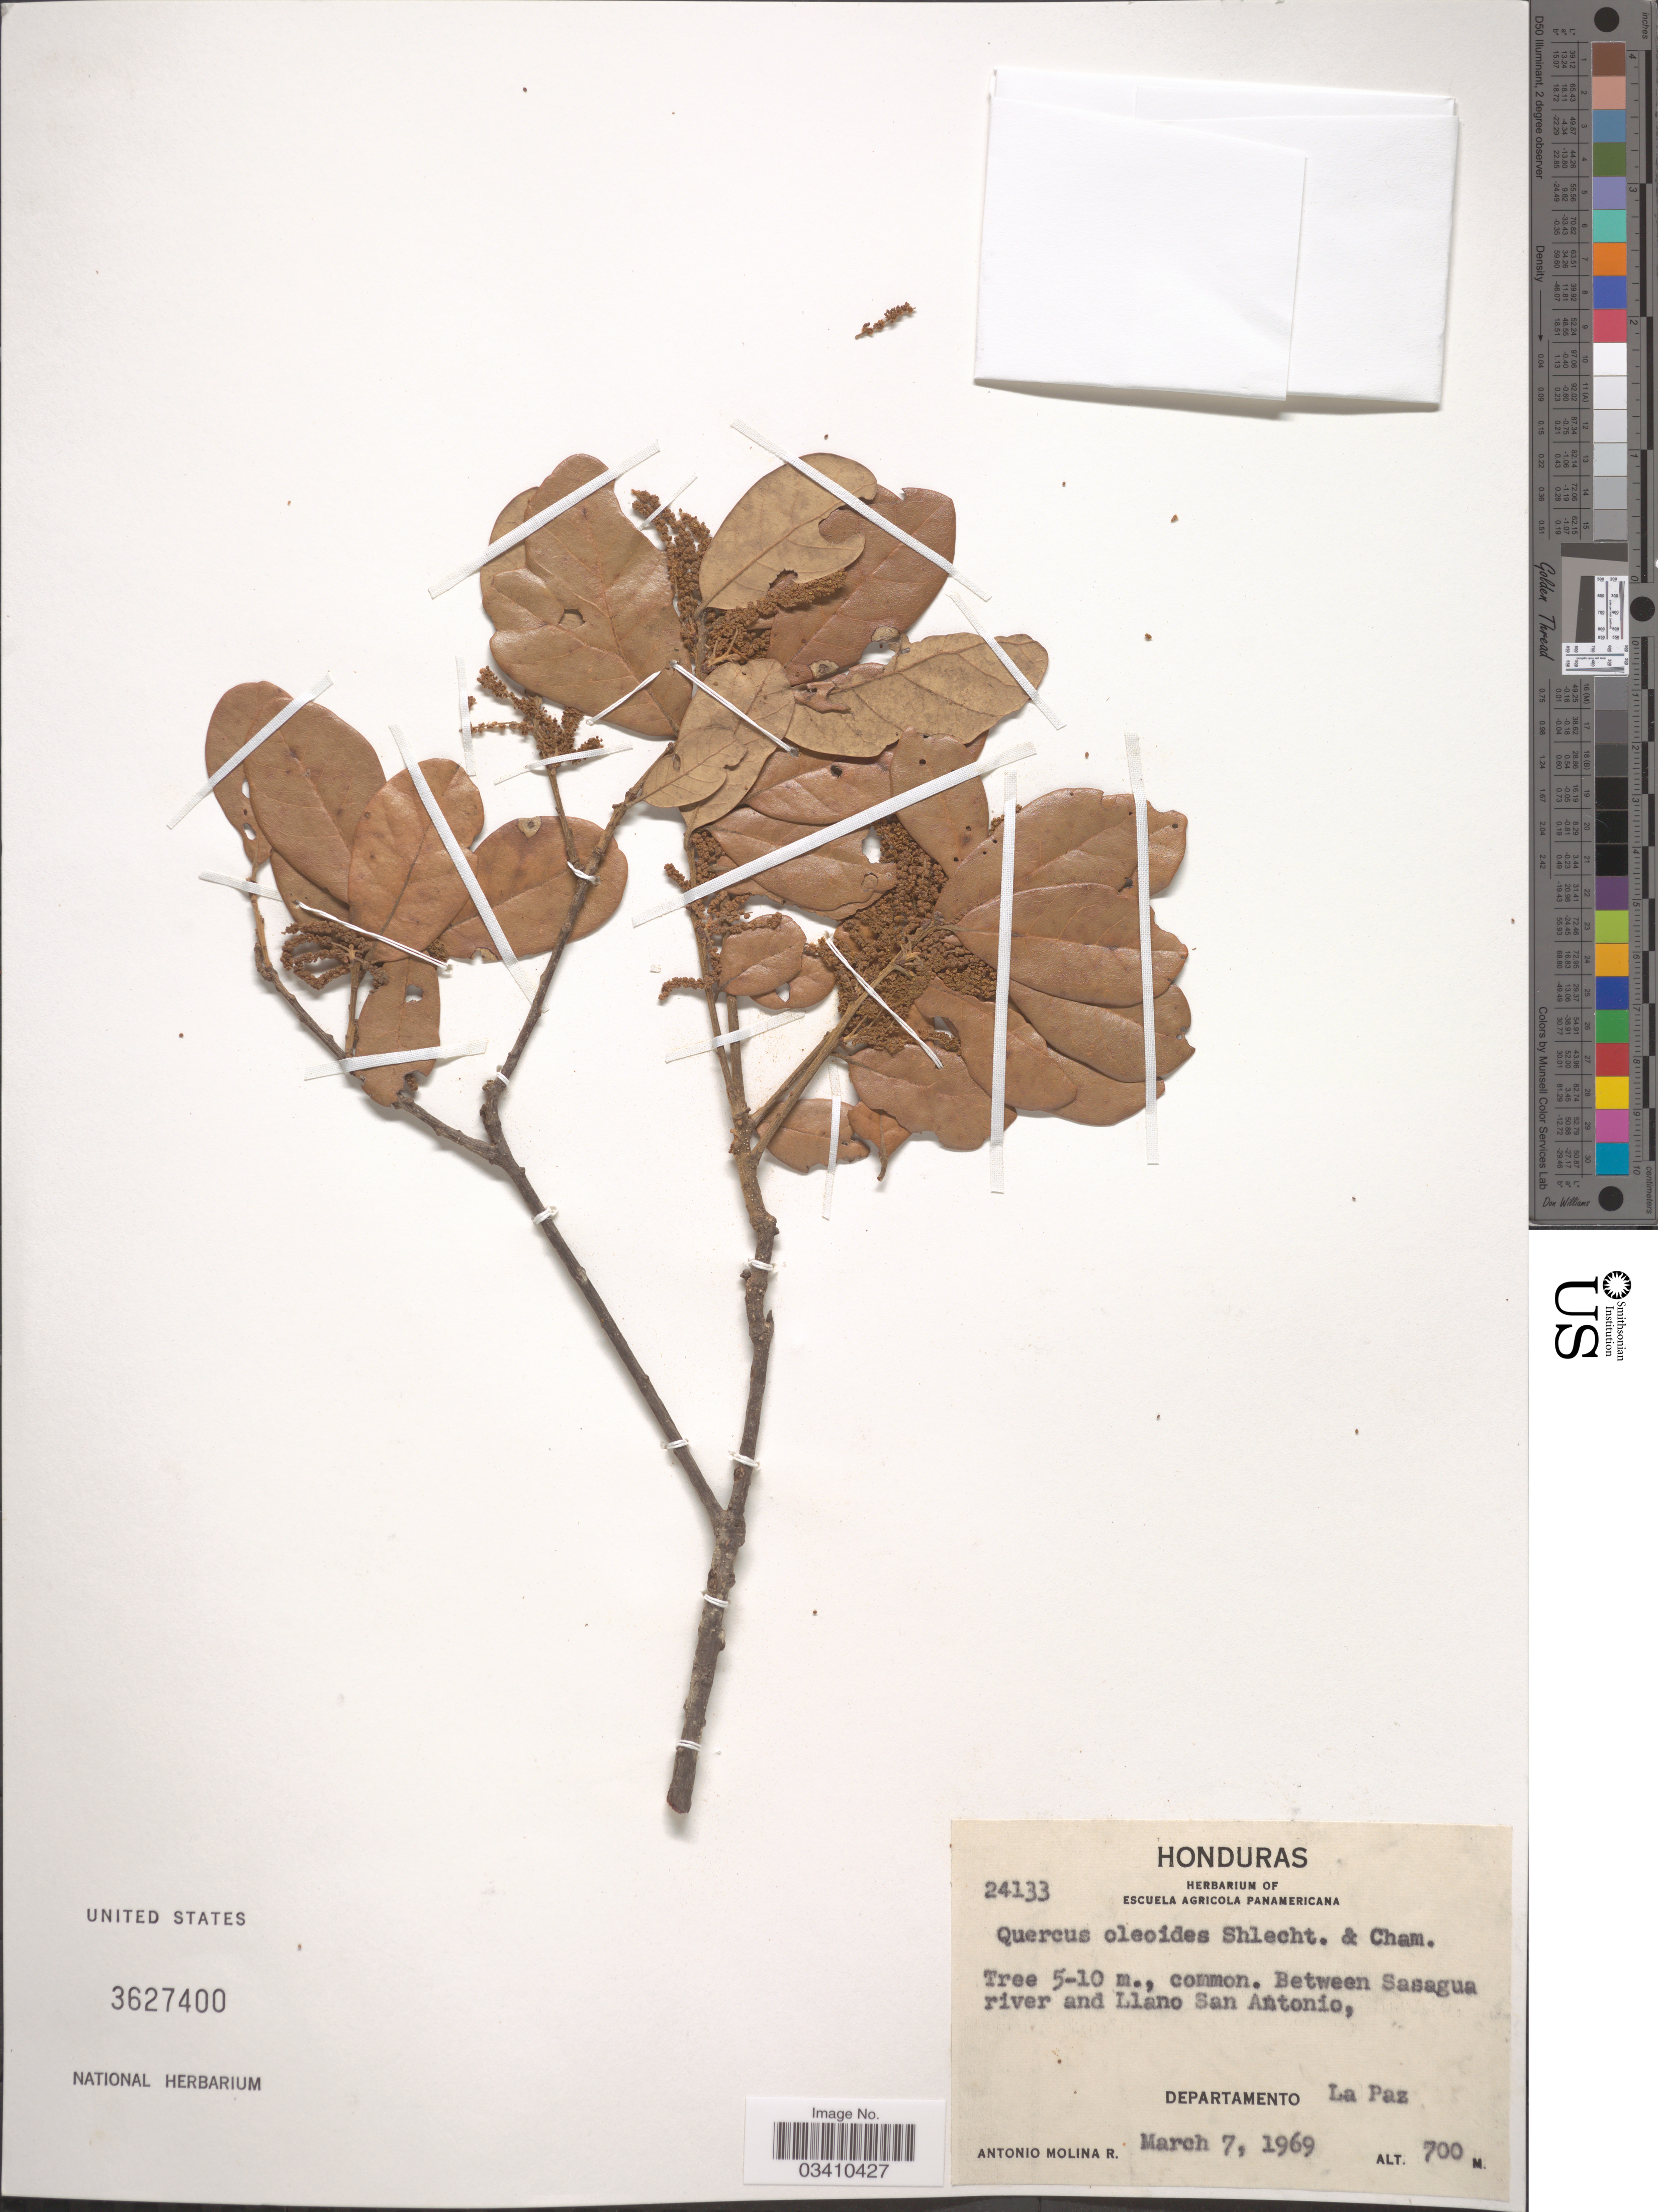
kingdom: Plantae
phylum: Tracheophyta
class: Magnoliopsida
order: Fagales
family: Fagaceae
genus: Quercus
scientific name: Quercus oleoides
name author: Schltdl. & Cham.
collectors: A. Molina R.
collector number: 24133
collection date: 1969-03-07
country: Honduras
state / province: La Paz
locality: Between Sasagua river and Llano San Antonio, Departamento La Paz.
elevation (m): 700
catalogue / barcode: US 3627400